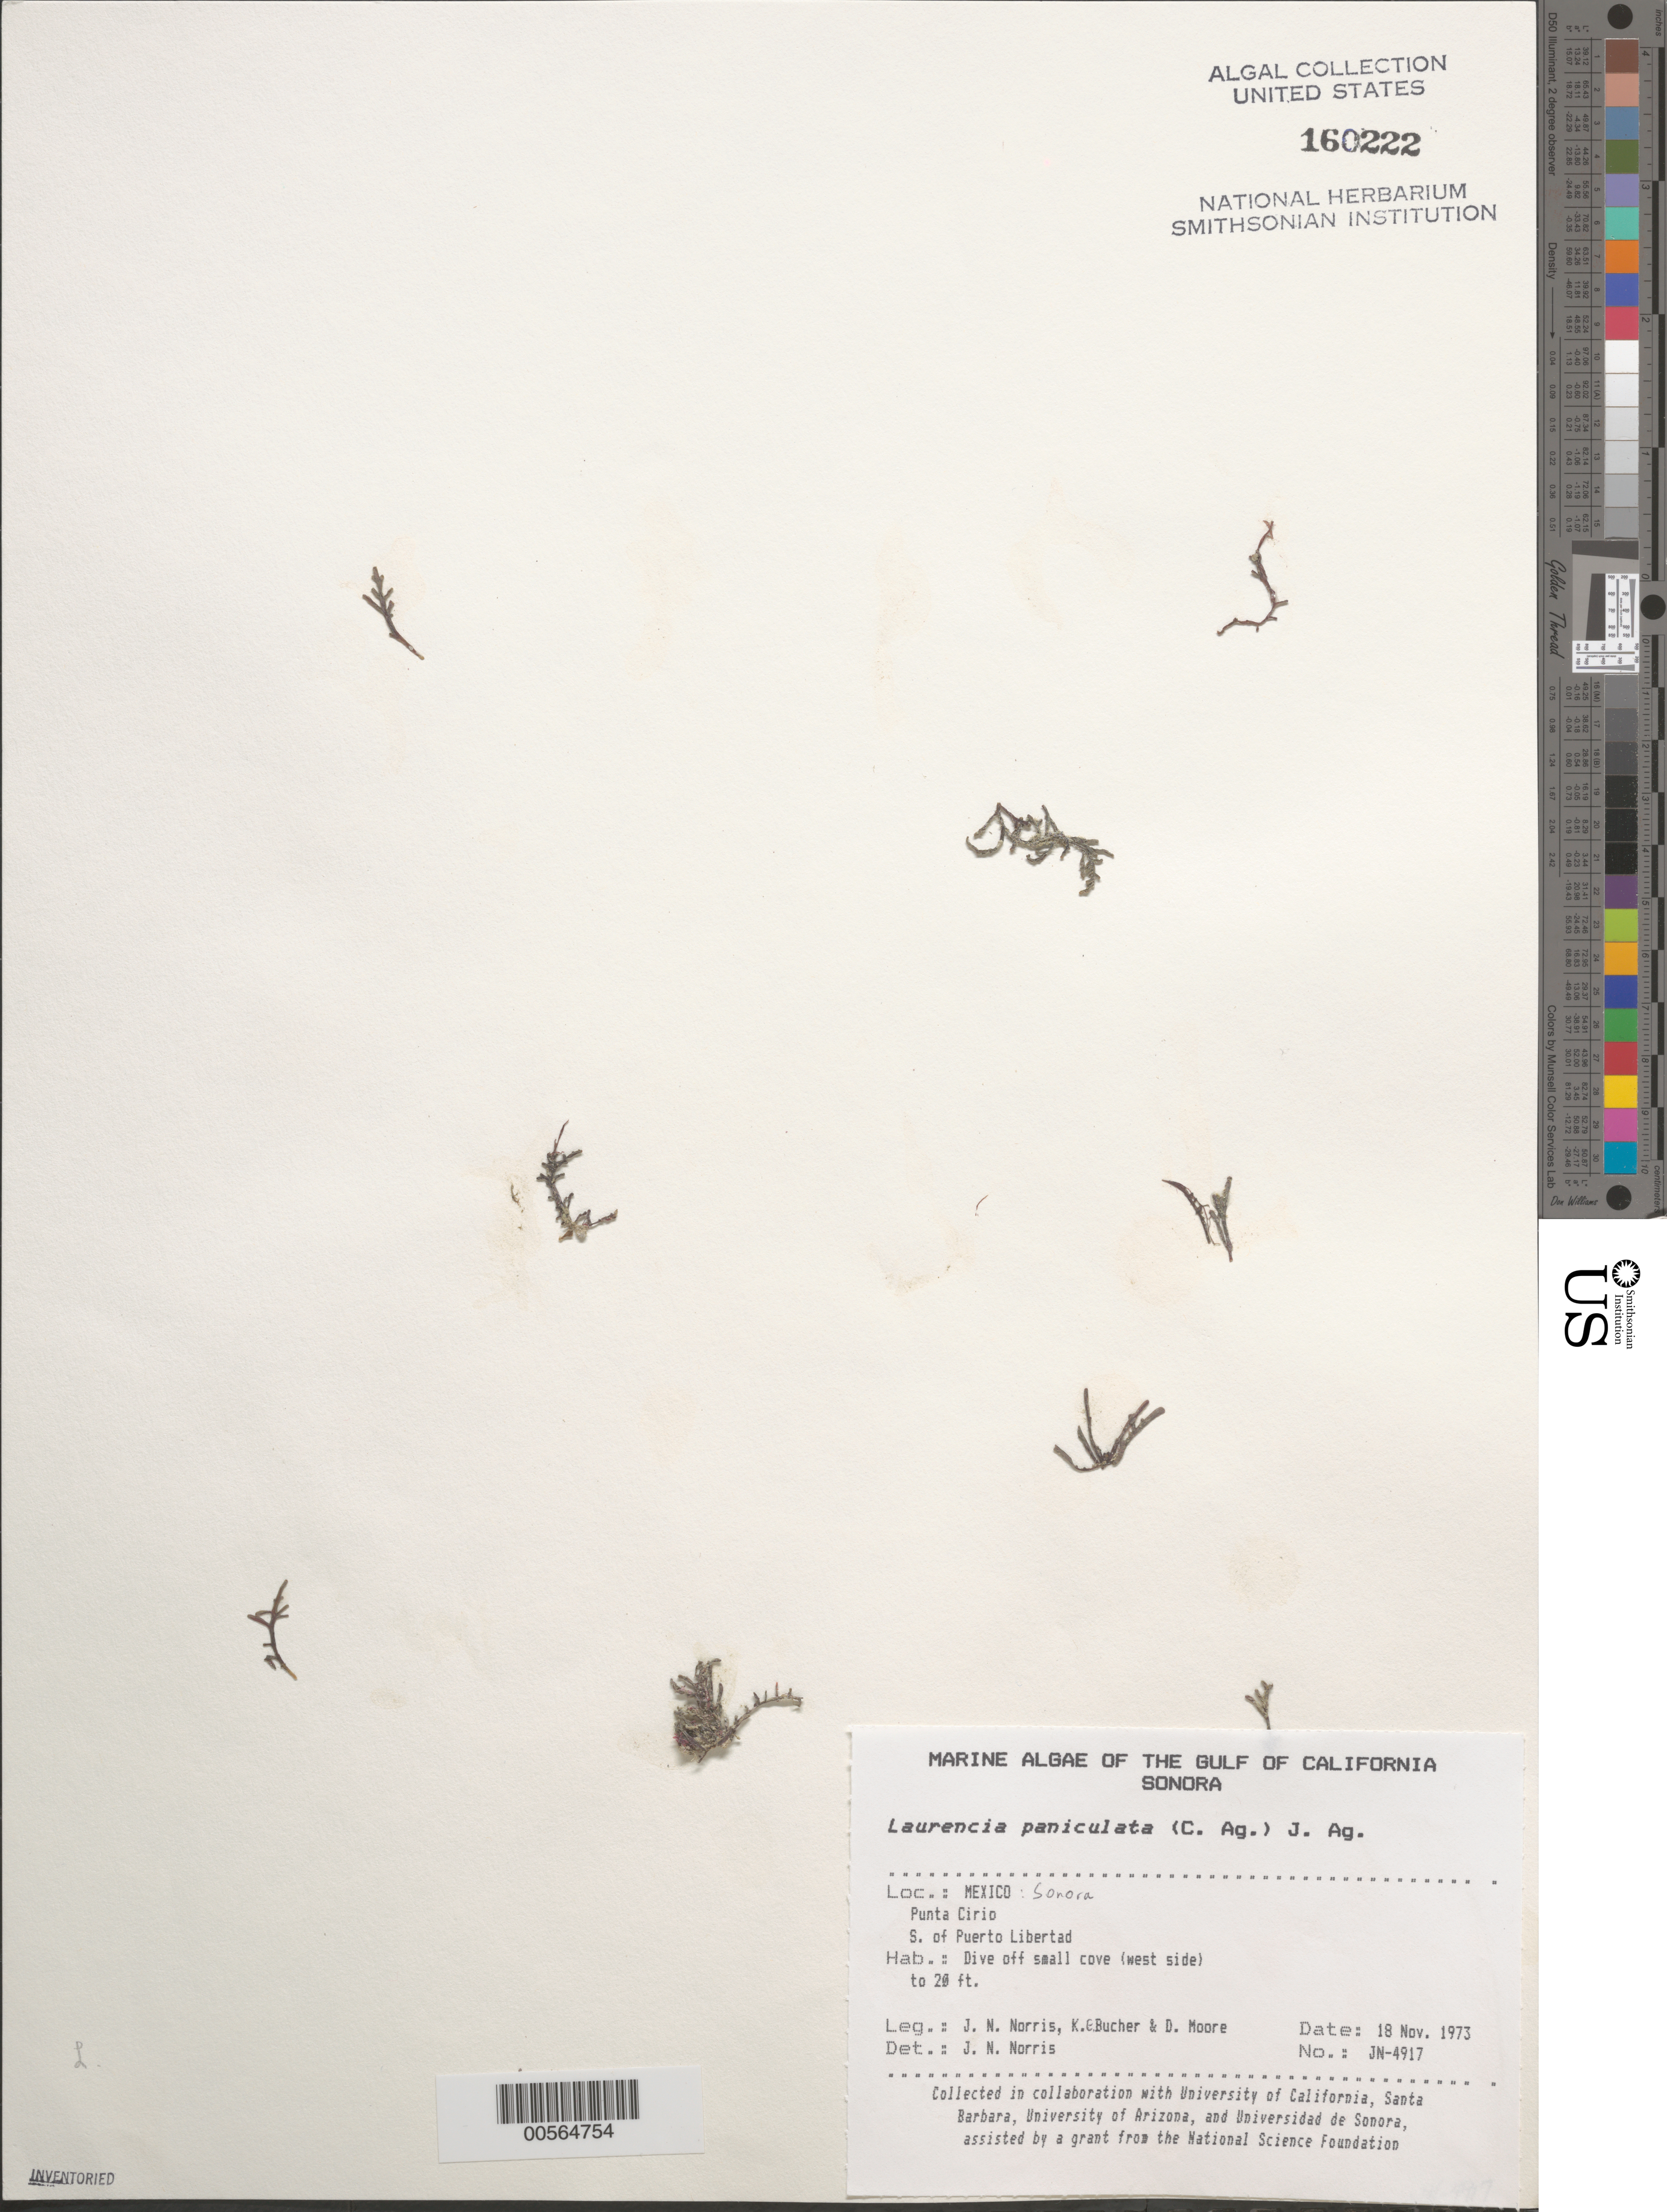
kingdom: Plantae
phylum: Rhodophyta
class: Florideophyceae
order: Ceramiales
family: Rhodomelaceae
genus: Palisada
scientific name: Palisada thuyoides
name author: (Kützing) Cassano et al.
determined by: Algae name updating Project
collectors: J. N. Norris, K. E. Bucher & D. Moore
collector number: JN-4917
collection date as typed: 18 Nov 1973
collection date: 1973-11-18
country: Mexico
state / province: Sonora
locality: Punta Cirio south of Puerto Libertad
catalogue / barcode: US 160222